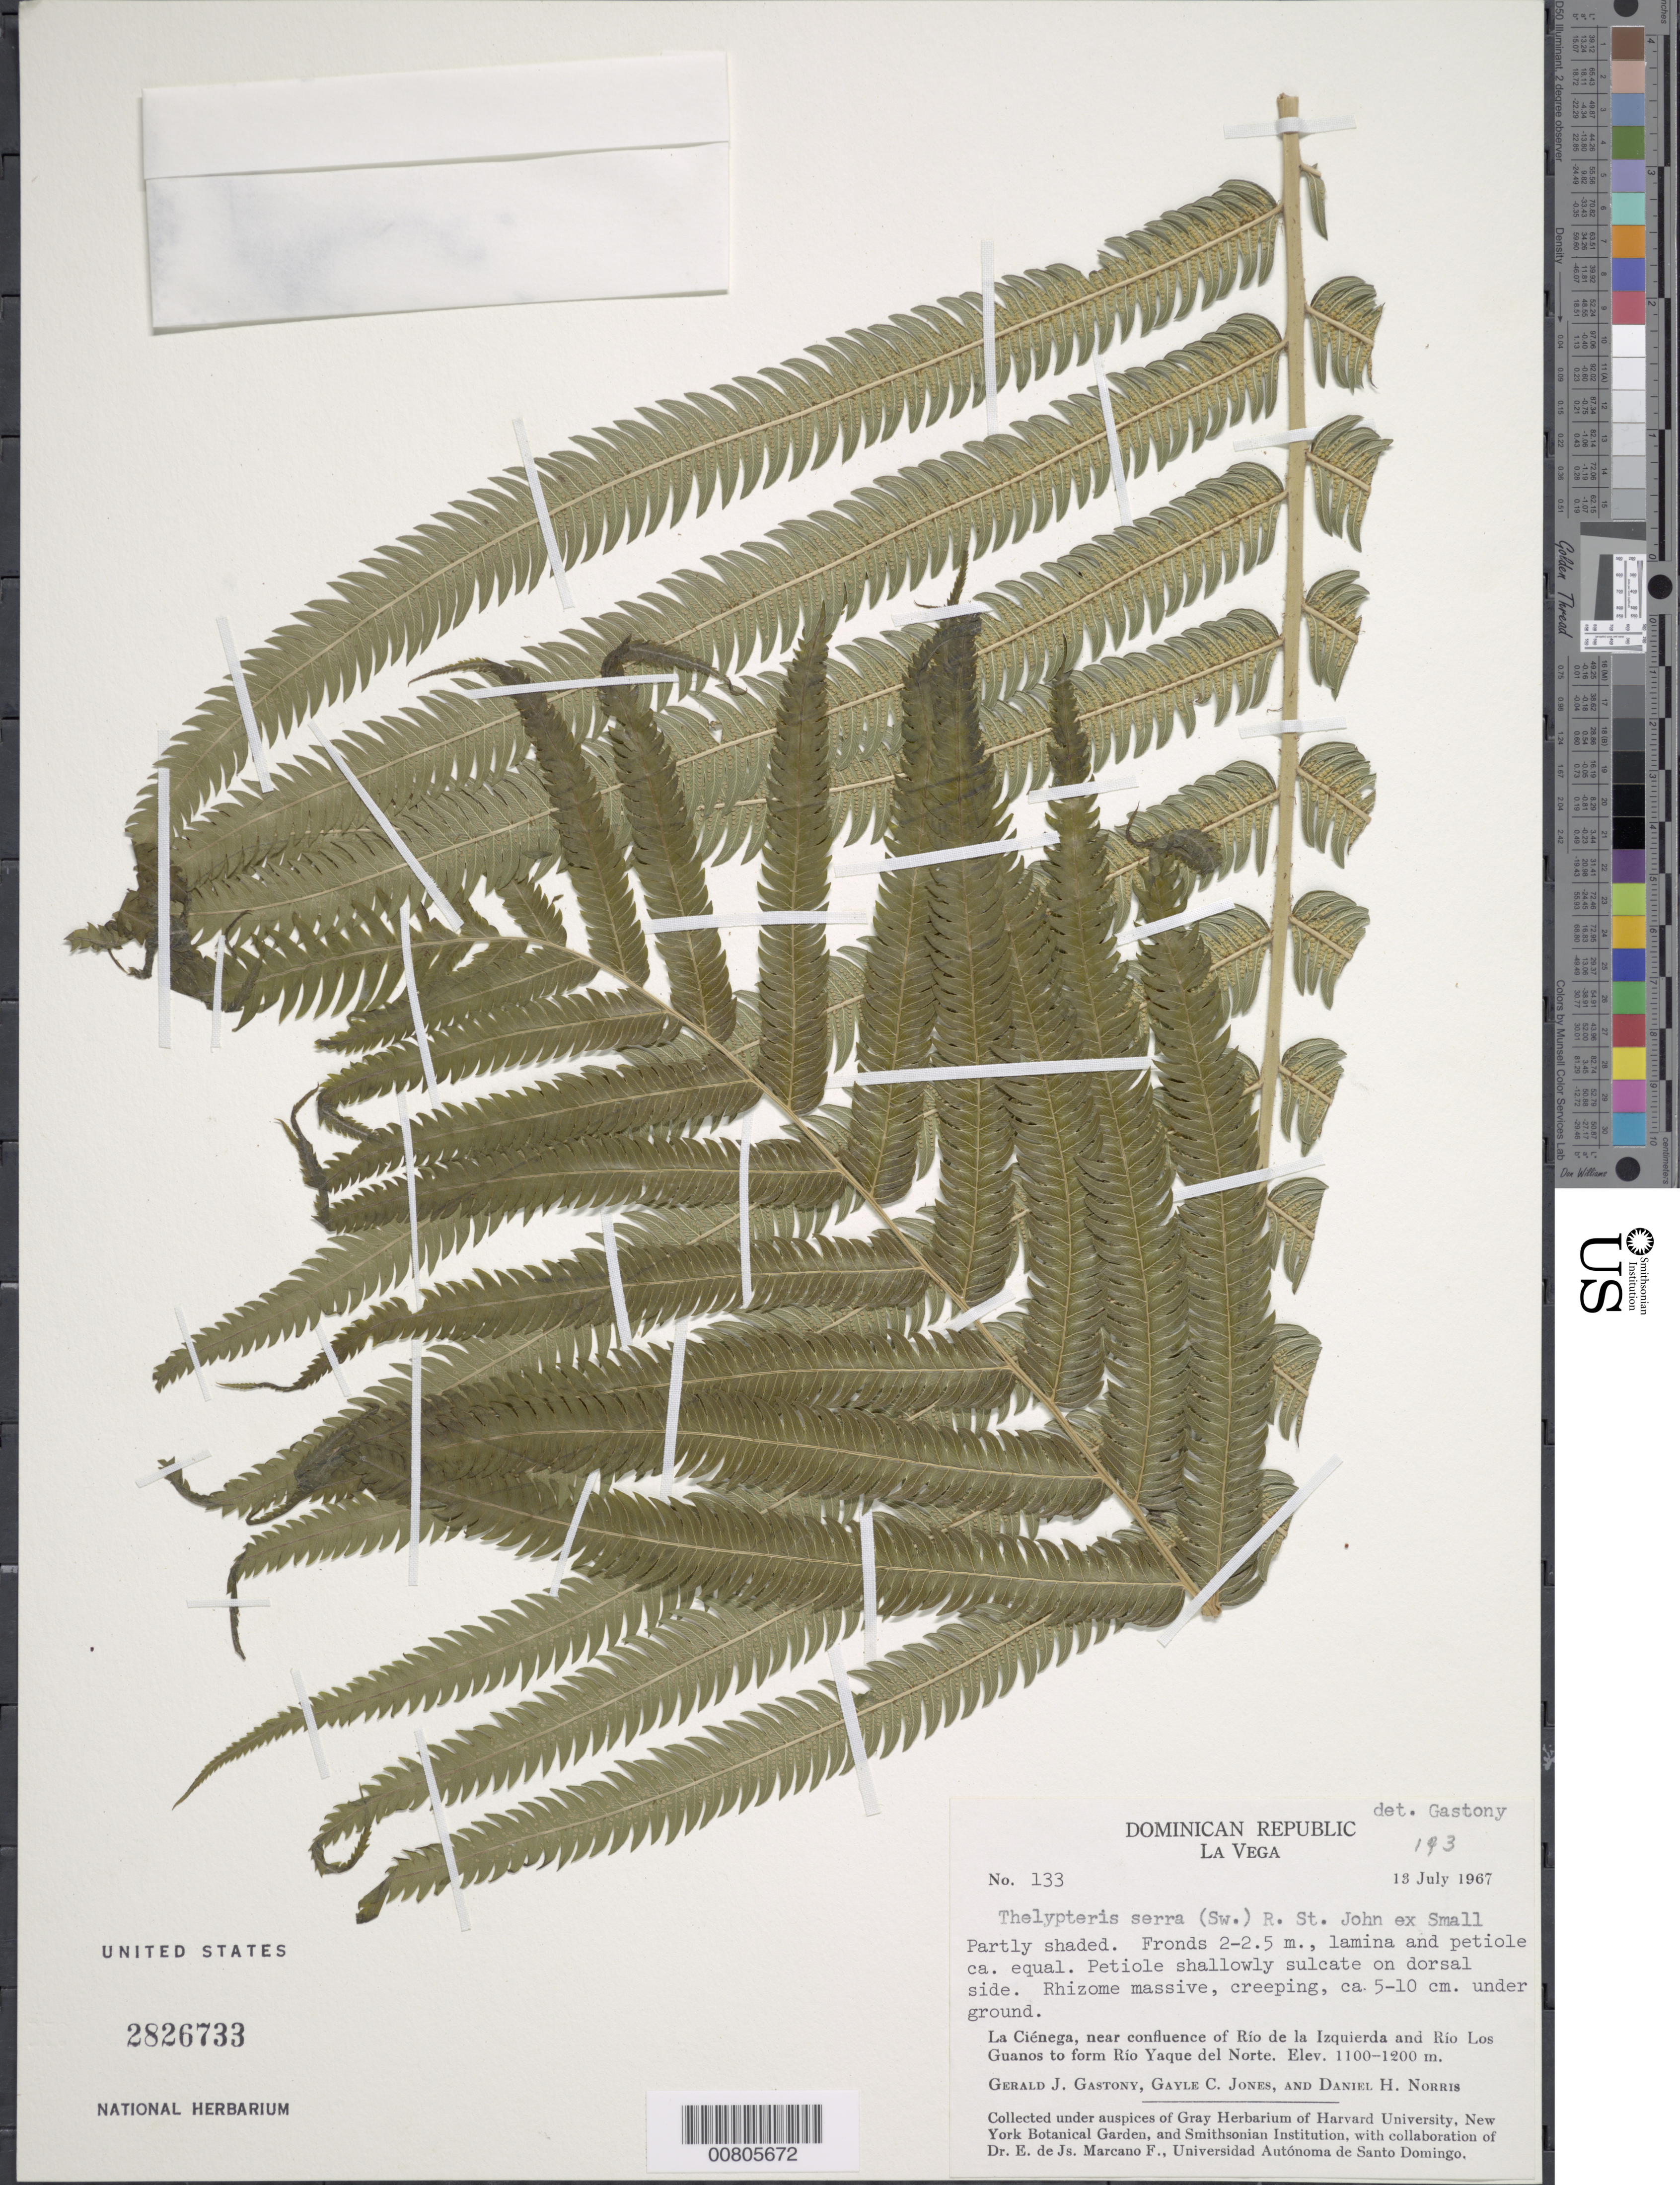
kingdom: Plantae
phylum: Tracheophyta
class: Polypodiopsida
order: Polypodiales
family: Thelypteridaceae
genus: Cyclosorus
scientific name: x C. serra (Sw.) Farw.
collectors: G. Gastony, G. C. Jones & D. H. Norris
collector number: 133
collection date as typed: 13 Jul 1967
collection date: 1967-07-13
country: Dominican Republic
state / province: La Vega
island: Hispaniola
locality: La Ciénega, near confluence of Río de la Izquierda and Río Los Guanos to form Río Yaque del Norte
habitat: Partly shaded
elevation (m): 1100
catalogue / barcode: US 2826733